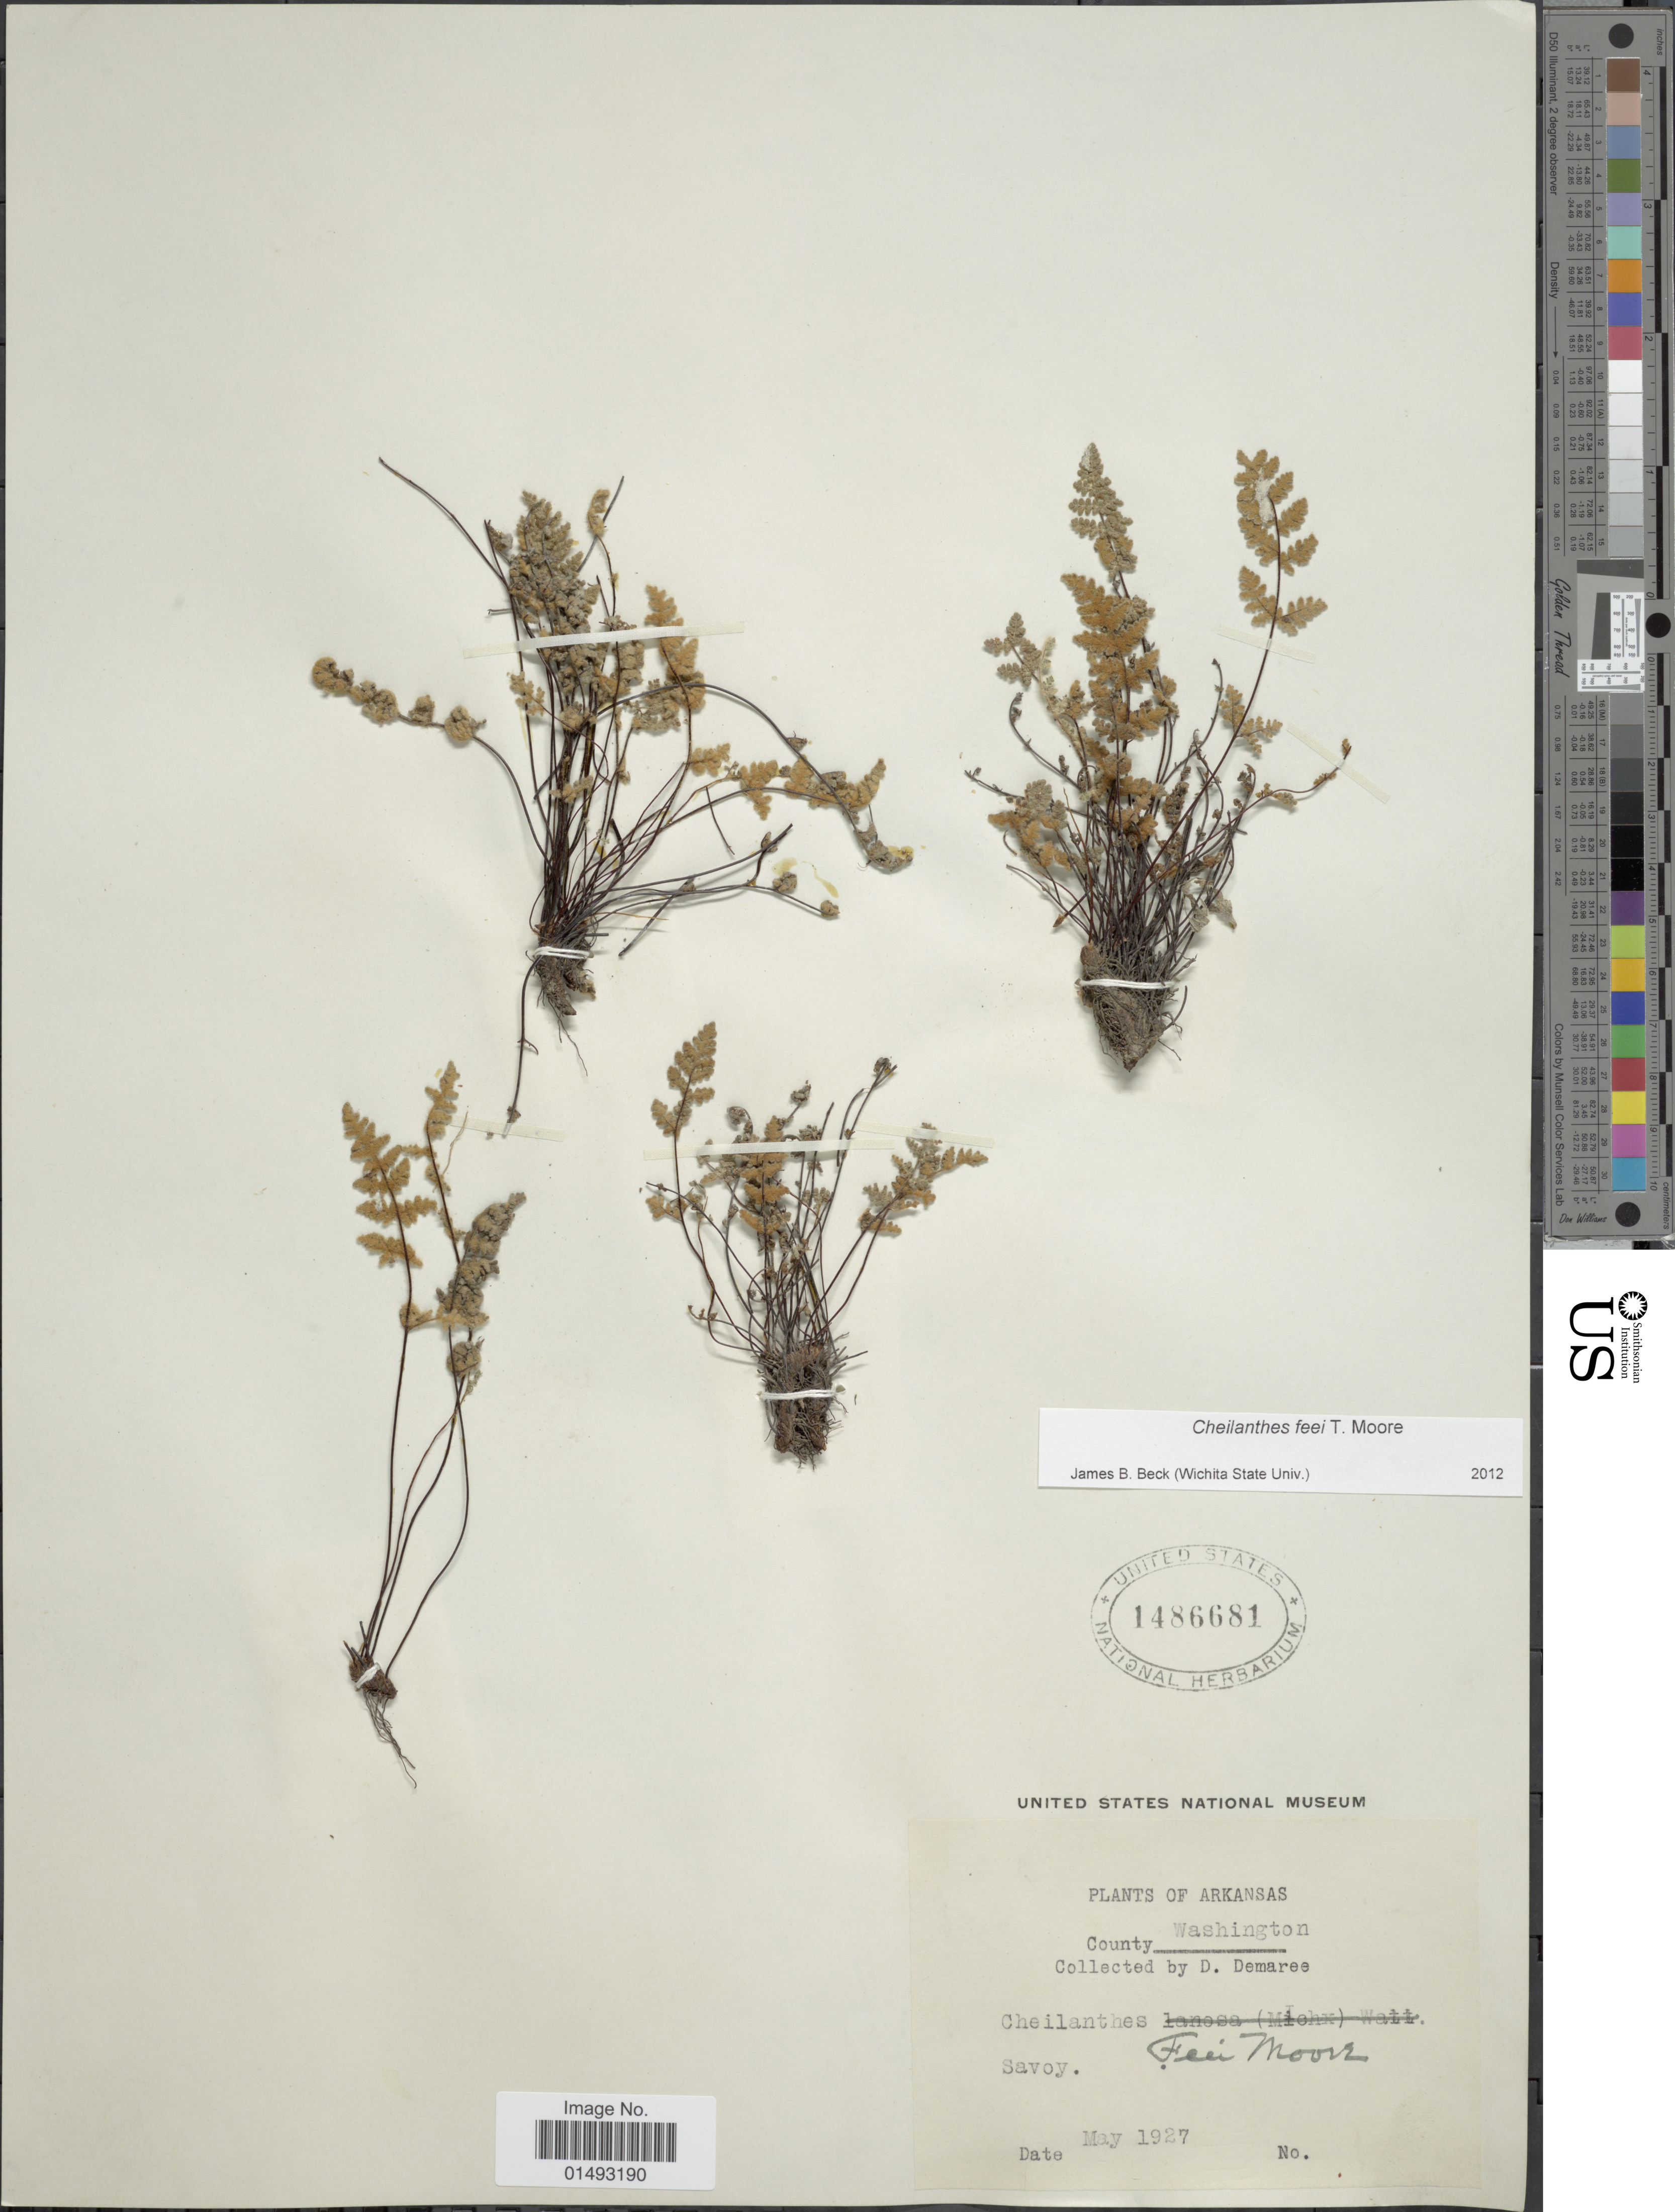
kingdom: Plantae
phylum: Tracheophyta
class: Polypodiopsida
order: Polypodiales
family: Pteridaceae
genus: Myriopteris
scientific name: Myriopteris gracilis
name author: Fée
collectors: D. Demaree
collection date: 1927-05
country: United States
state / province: Washington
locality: Arkansas, Savoy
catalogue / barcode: US 1486681